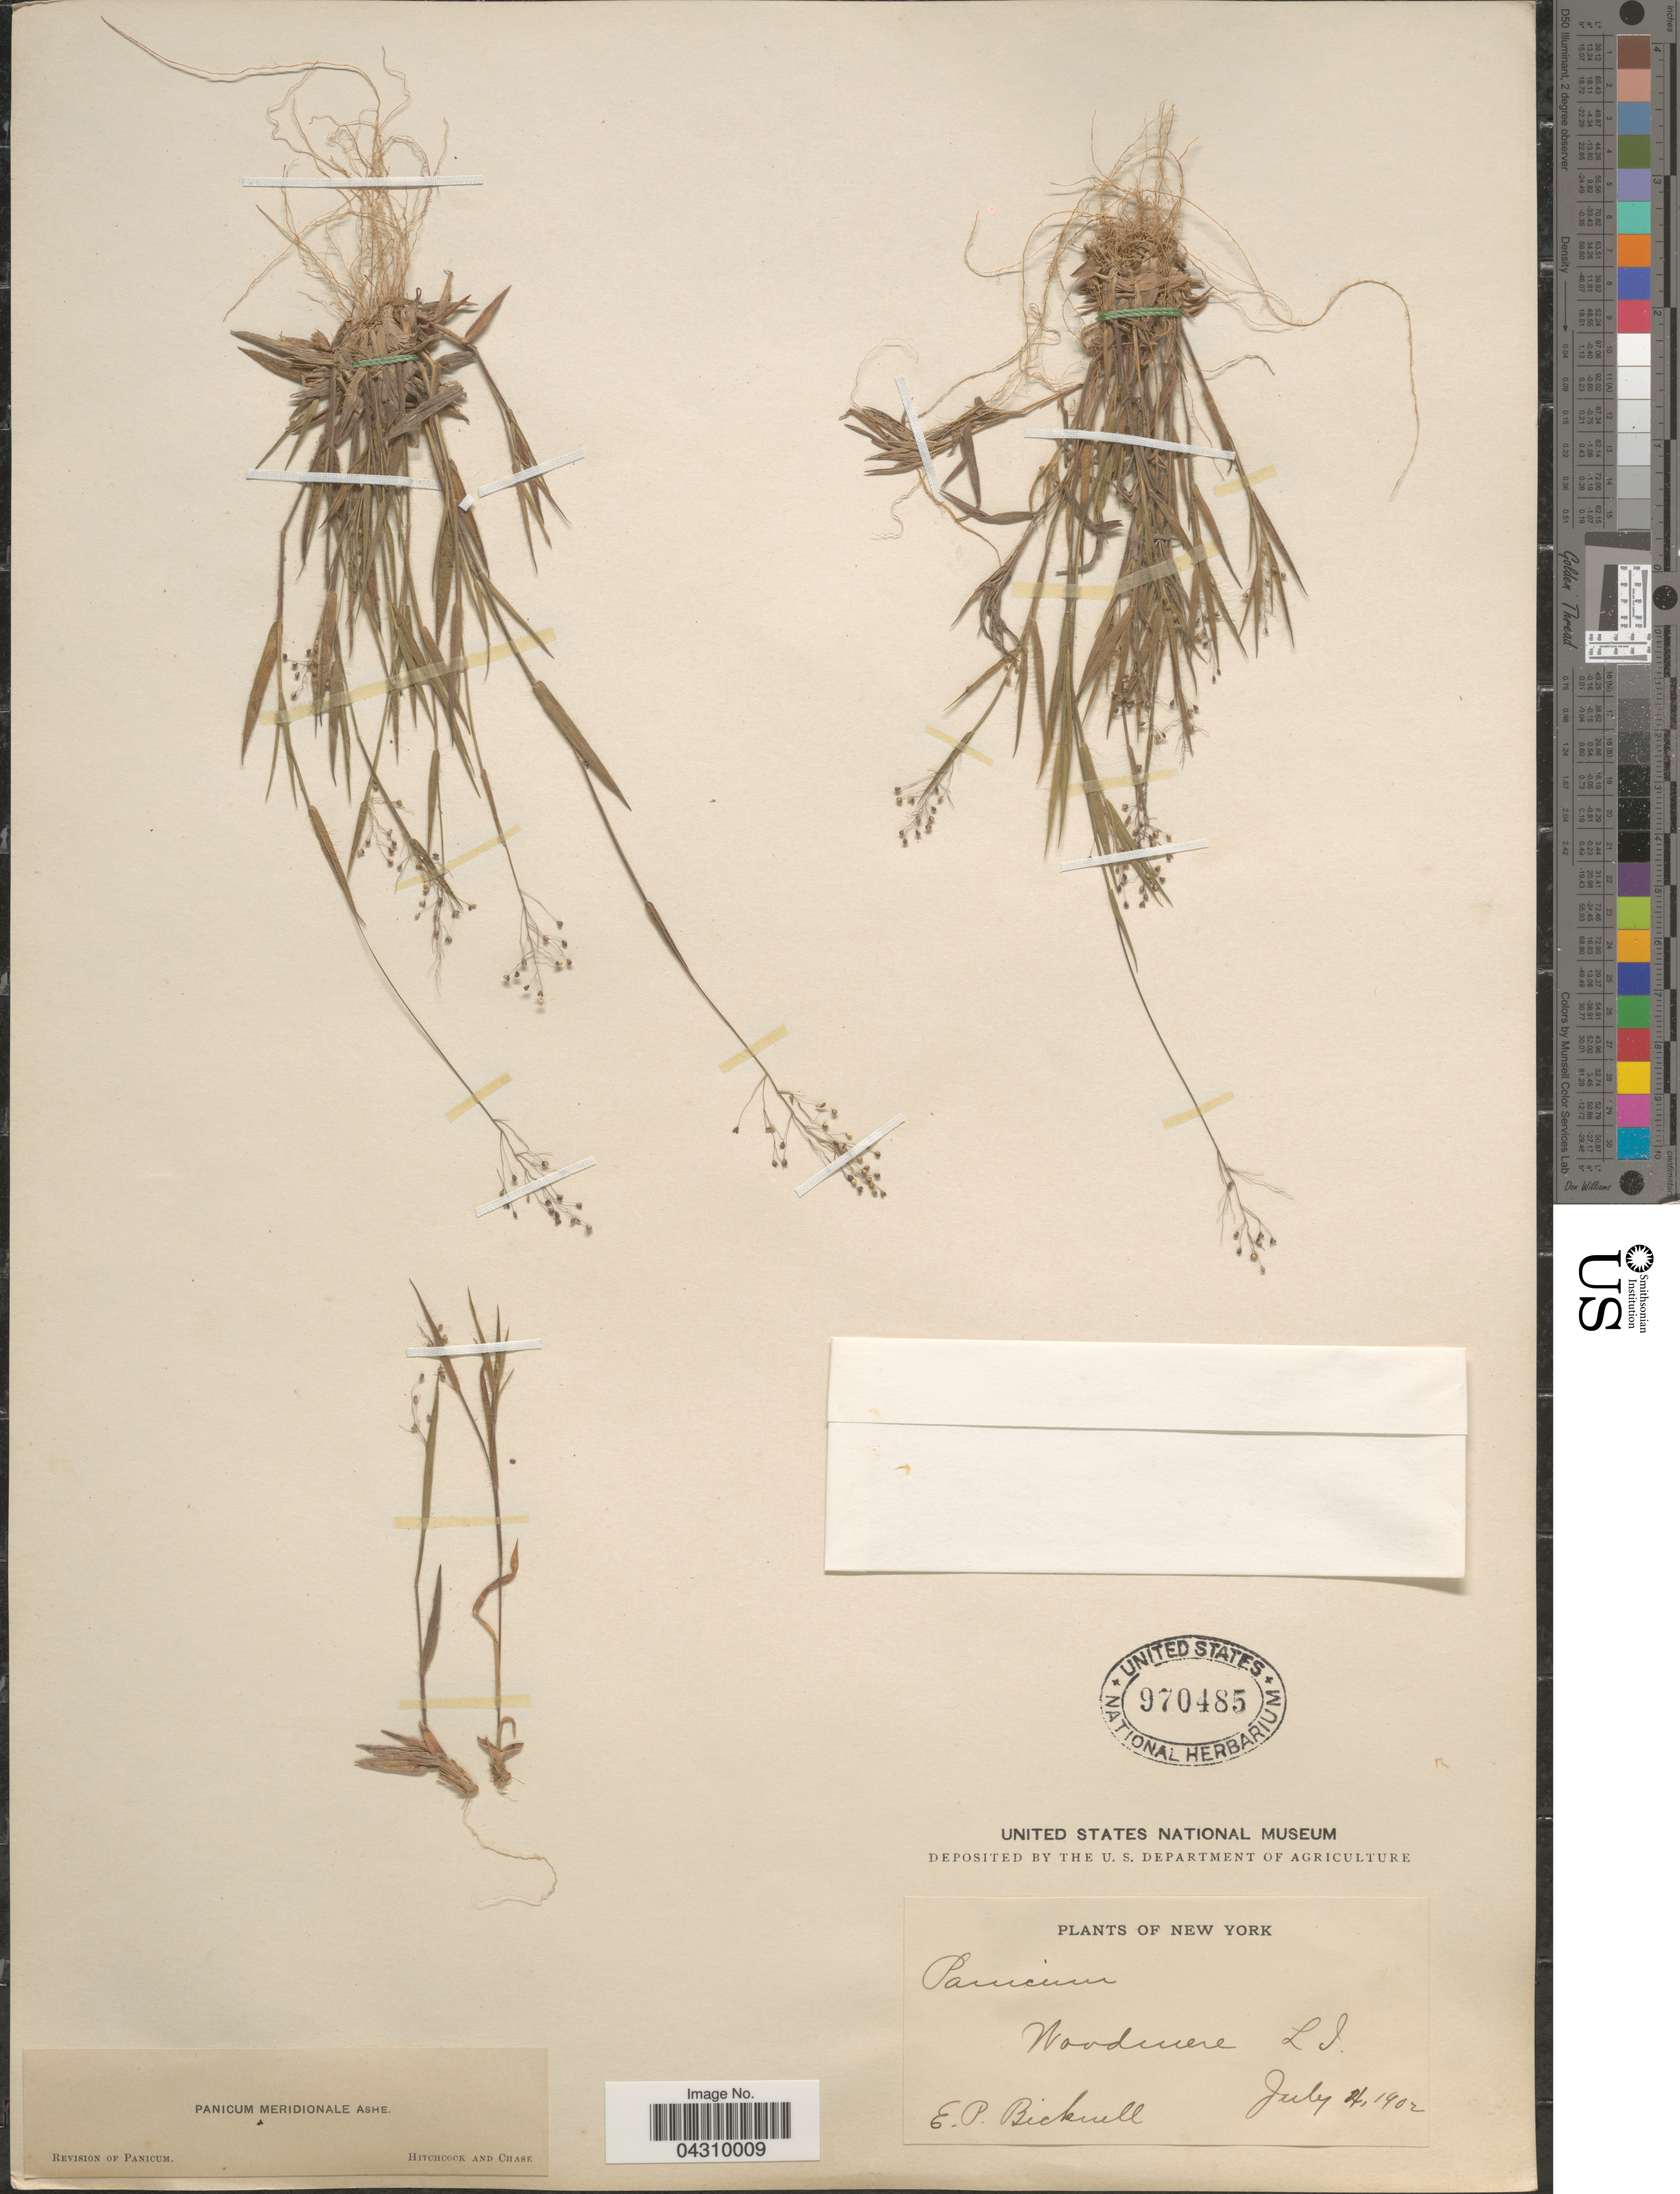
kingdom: Plantae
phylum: Tracheophyta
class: Liliopsida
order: Poales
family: Poaceae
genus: Dichanthelium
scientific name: Dichanthelium acuminatum var. acuminatum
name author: (Sw.) Gould & C.A. Clark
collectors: E. P. Bicknell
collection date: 1902-07-04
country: United States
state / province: New York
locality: Woodmere L. I.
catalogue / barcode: US 970485